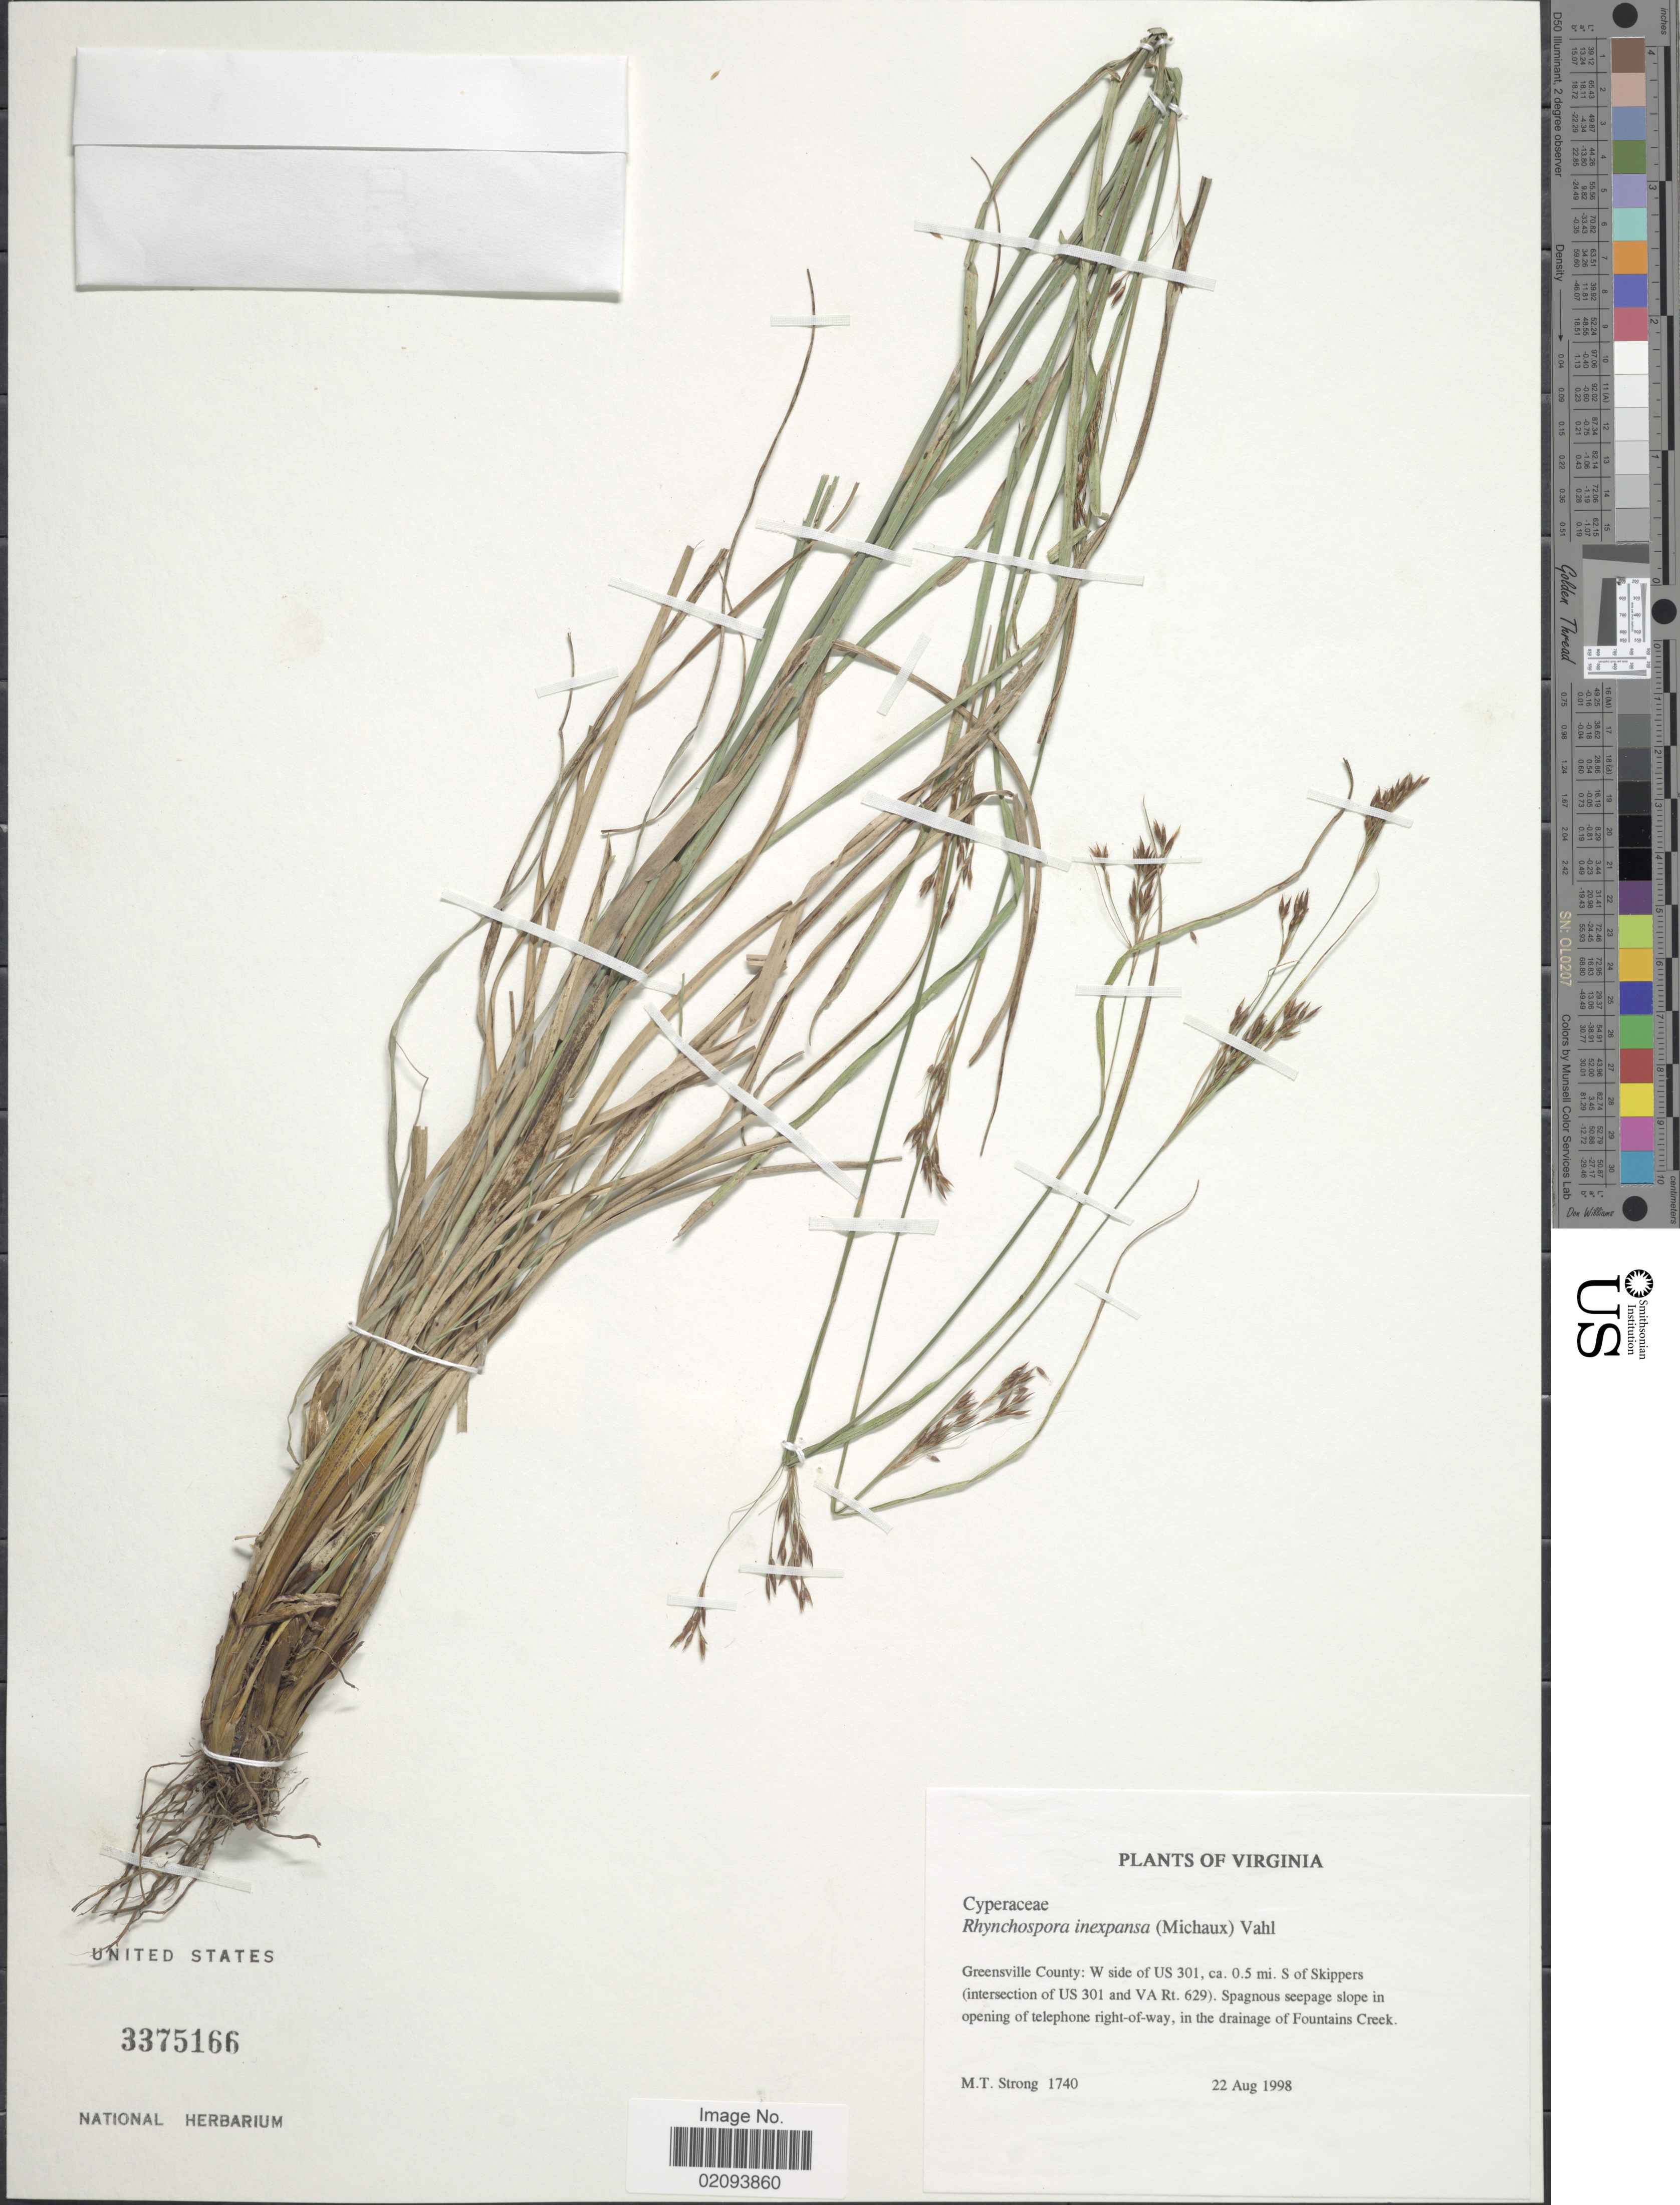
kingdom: Plantae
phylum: Tracheophyta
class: Liliopsida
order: Poales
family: Cyperaceae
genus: Rhynchospora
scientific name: Rhynchospora inexpansa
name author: (Michx.) Vahl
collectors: M. T. Strong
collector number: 1740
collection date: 1998-08-22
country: United States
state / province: Virginia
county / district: Greensville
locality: Greensville County: W side of US 301, ca. 0.5 mi. S of Skippers (intersection of US 301 and VA Rt. 629)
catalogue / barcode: US 3375166